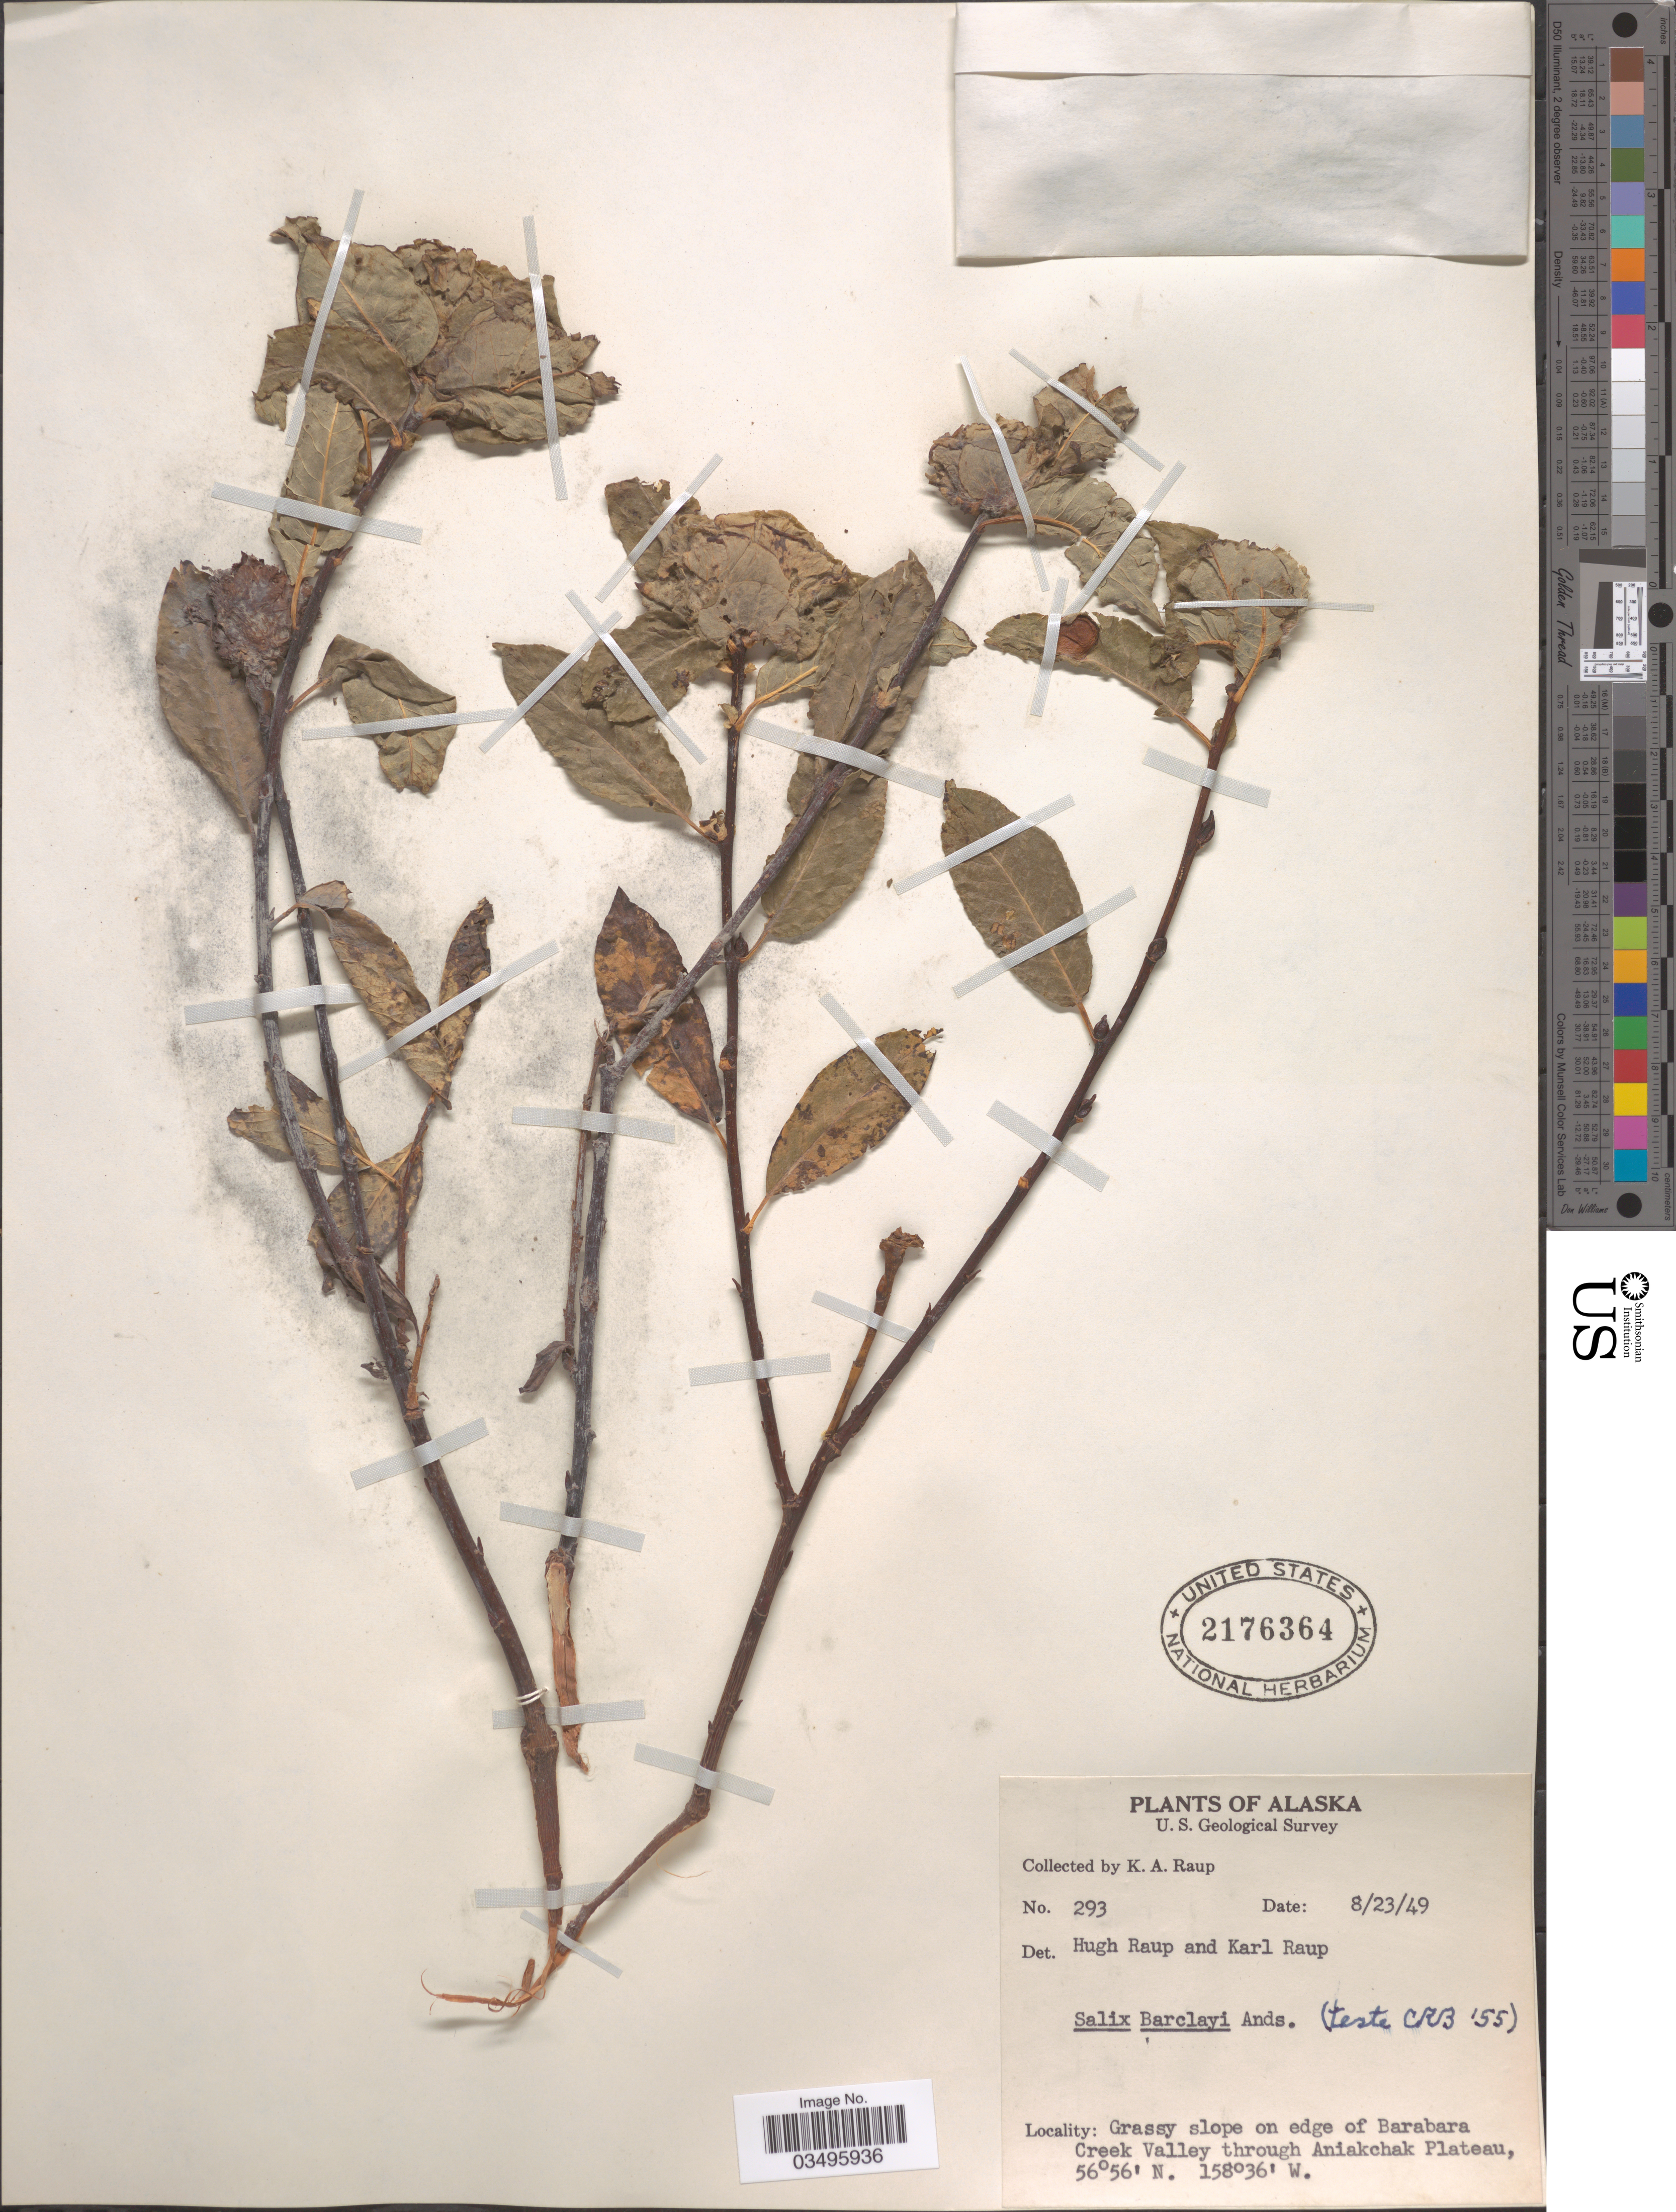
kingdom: Plantae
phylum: Tracheophyta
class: Magnoliopsida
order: Malpighiales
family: Salicaceae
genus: Salix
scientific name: Salix barclayi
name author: Andersson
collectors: K. Raup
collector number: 293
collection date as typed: Transcribed d/m/y: 23/8/49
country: United States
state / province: Alaska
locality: Grassy slope on edge of Barabara Creek Valley through Aniakchak Plateau.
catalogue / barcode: US 2176364